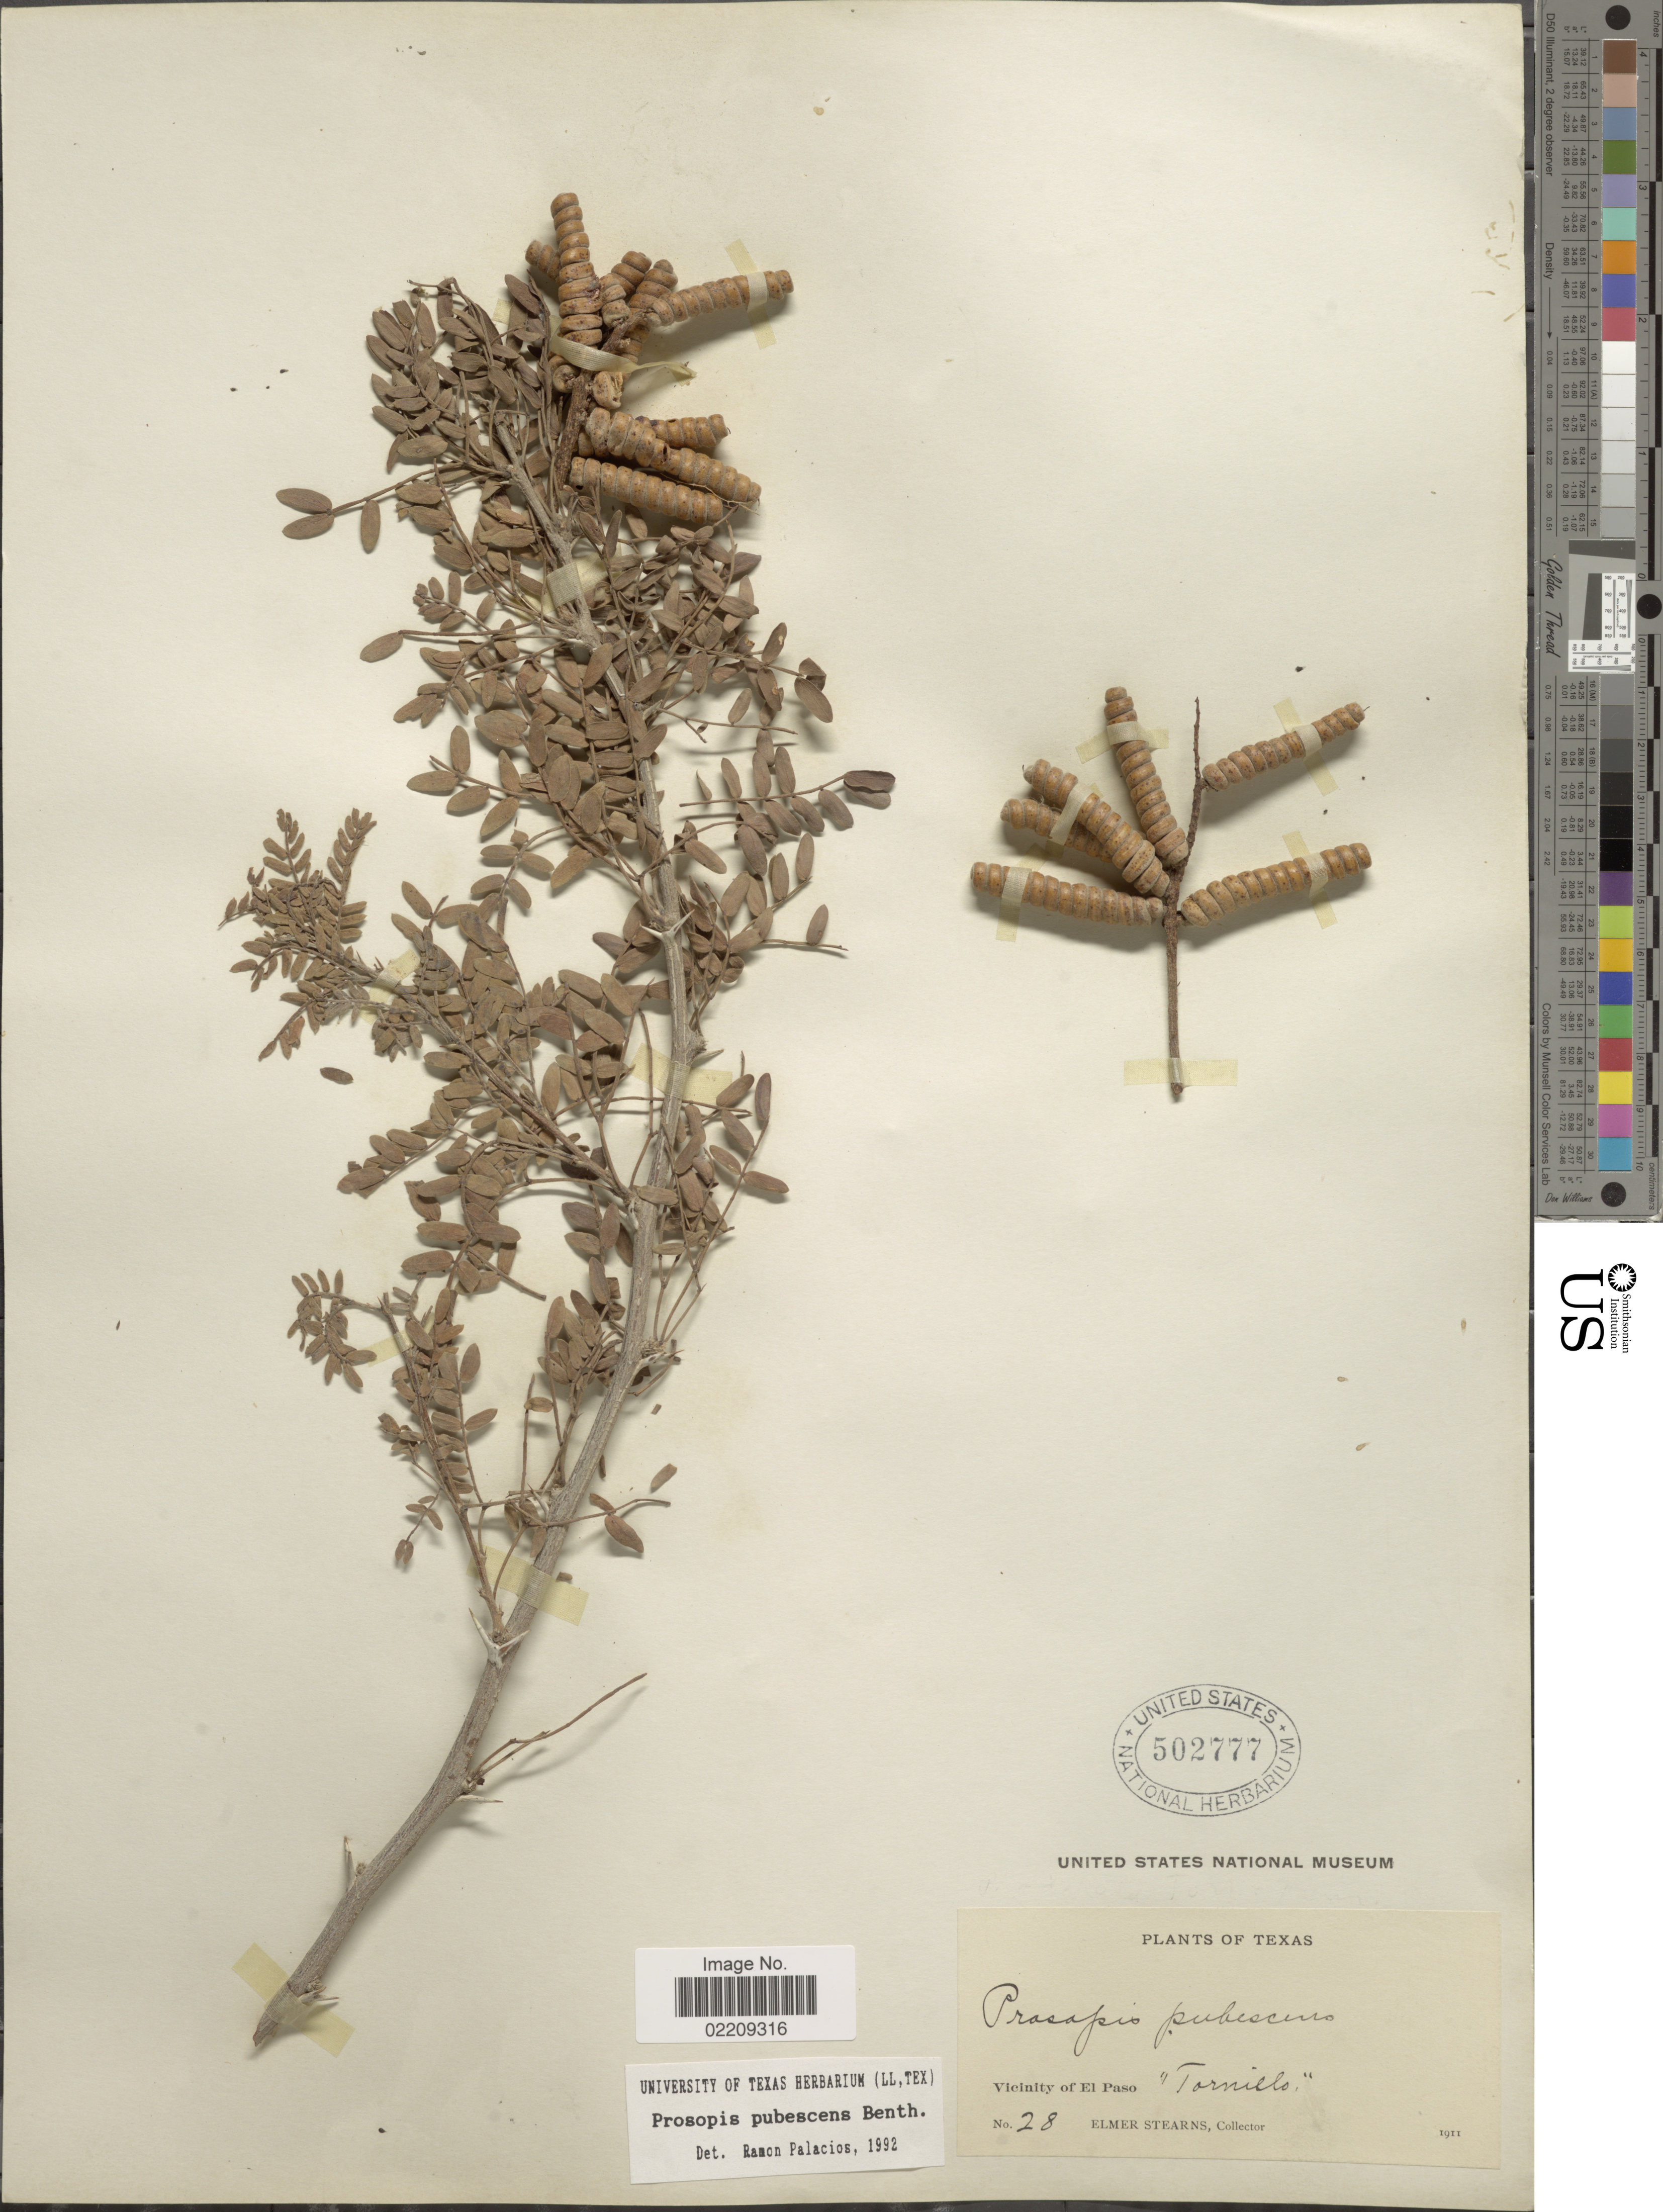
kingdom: Plantae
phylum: Tracheophyta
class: Magnoliopsida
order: Fabales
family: Fabaceae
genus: Strombocarpa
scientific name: Strombocarpa pubescens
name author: (Benth.) A. Gray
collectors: E. Stearns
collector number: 28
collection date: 1911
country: United States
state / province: Texas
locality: Vicinity of El Paso "Tornillo".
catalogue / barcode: US 502777